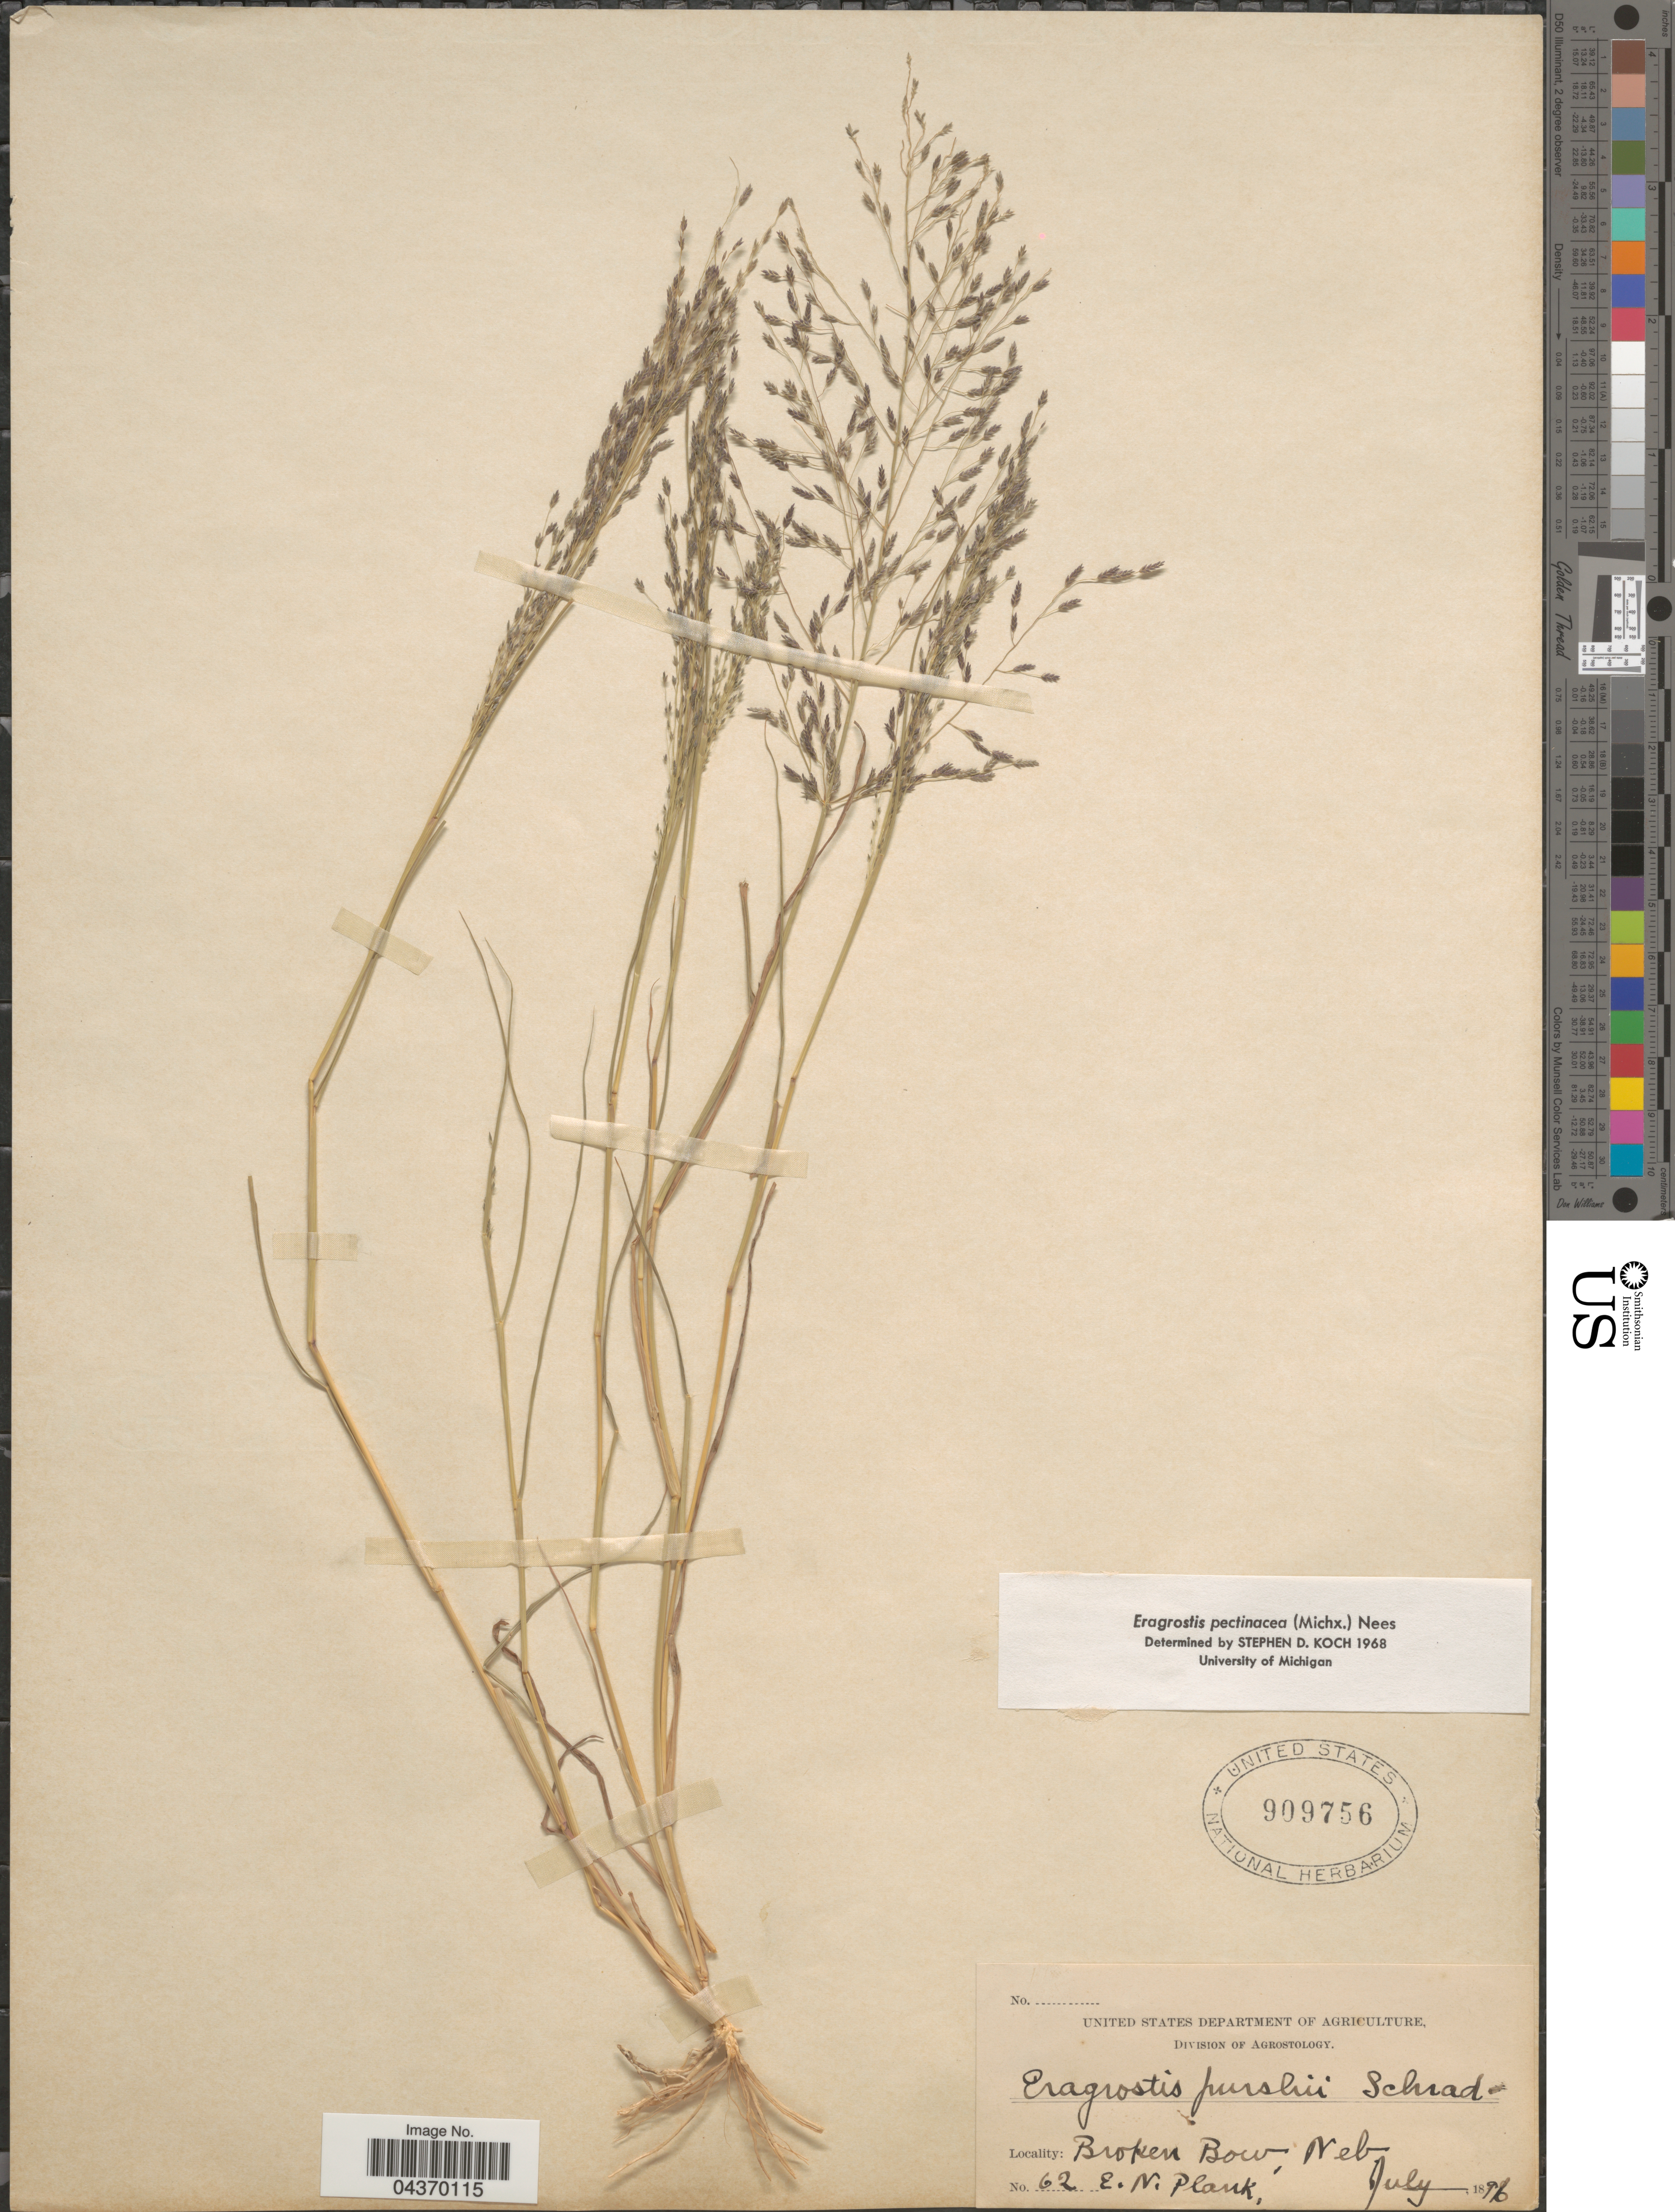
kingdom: Plantae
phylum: Tracheophyta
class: Liliopsida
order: Poales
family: Poaceae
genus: Eragrostis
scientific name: Eragrostis pectinacea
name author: (Michx.) Nees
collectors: E. Plank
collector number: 62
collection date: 1896-07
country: United States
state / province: Nebraska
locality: Broken Bow.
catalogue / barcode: US 909756